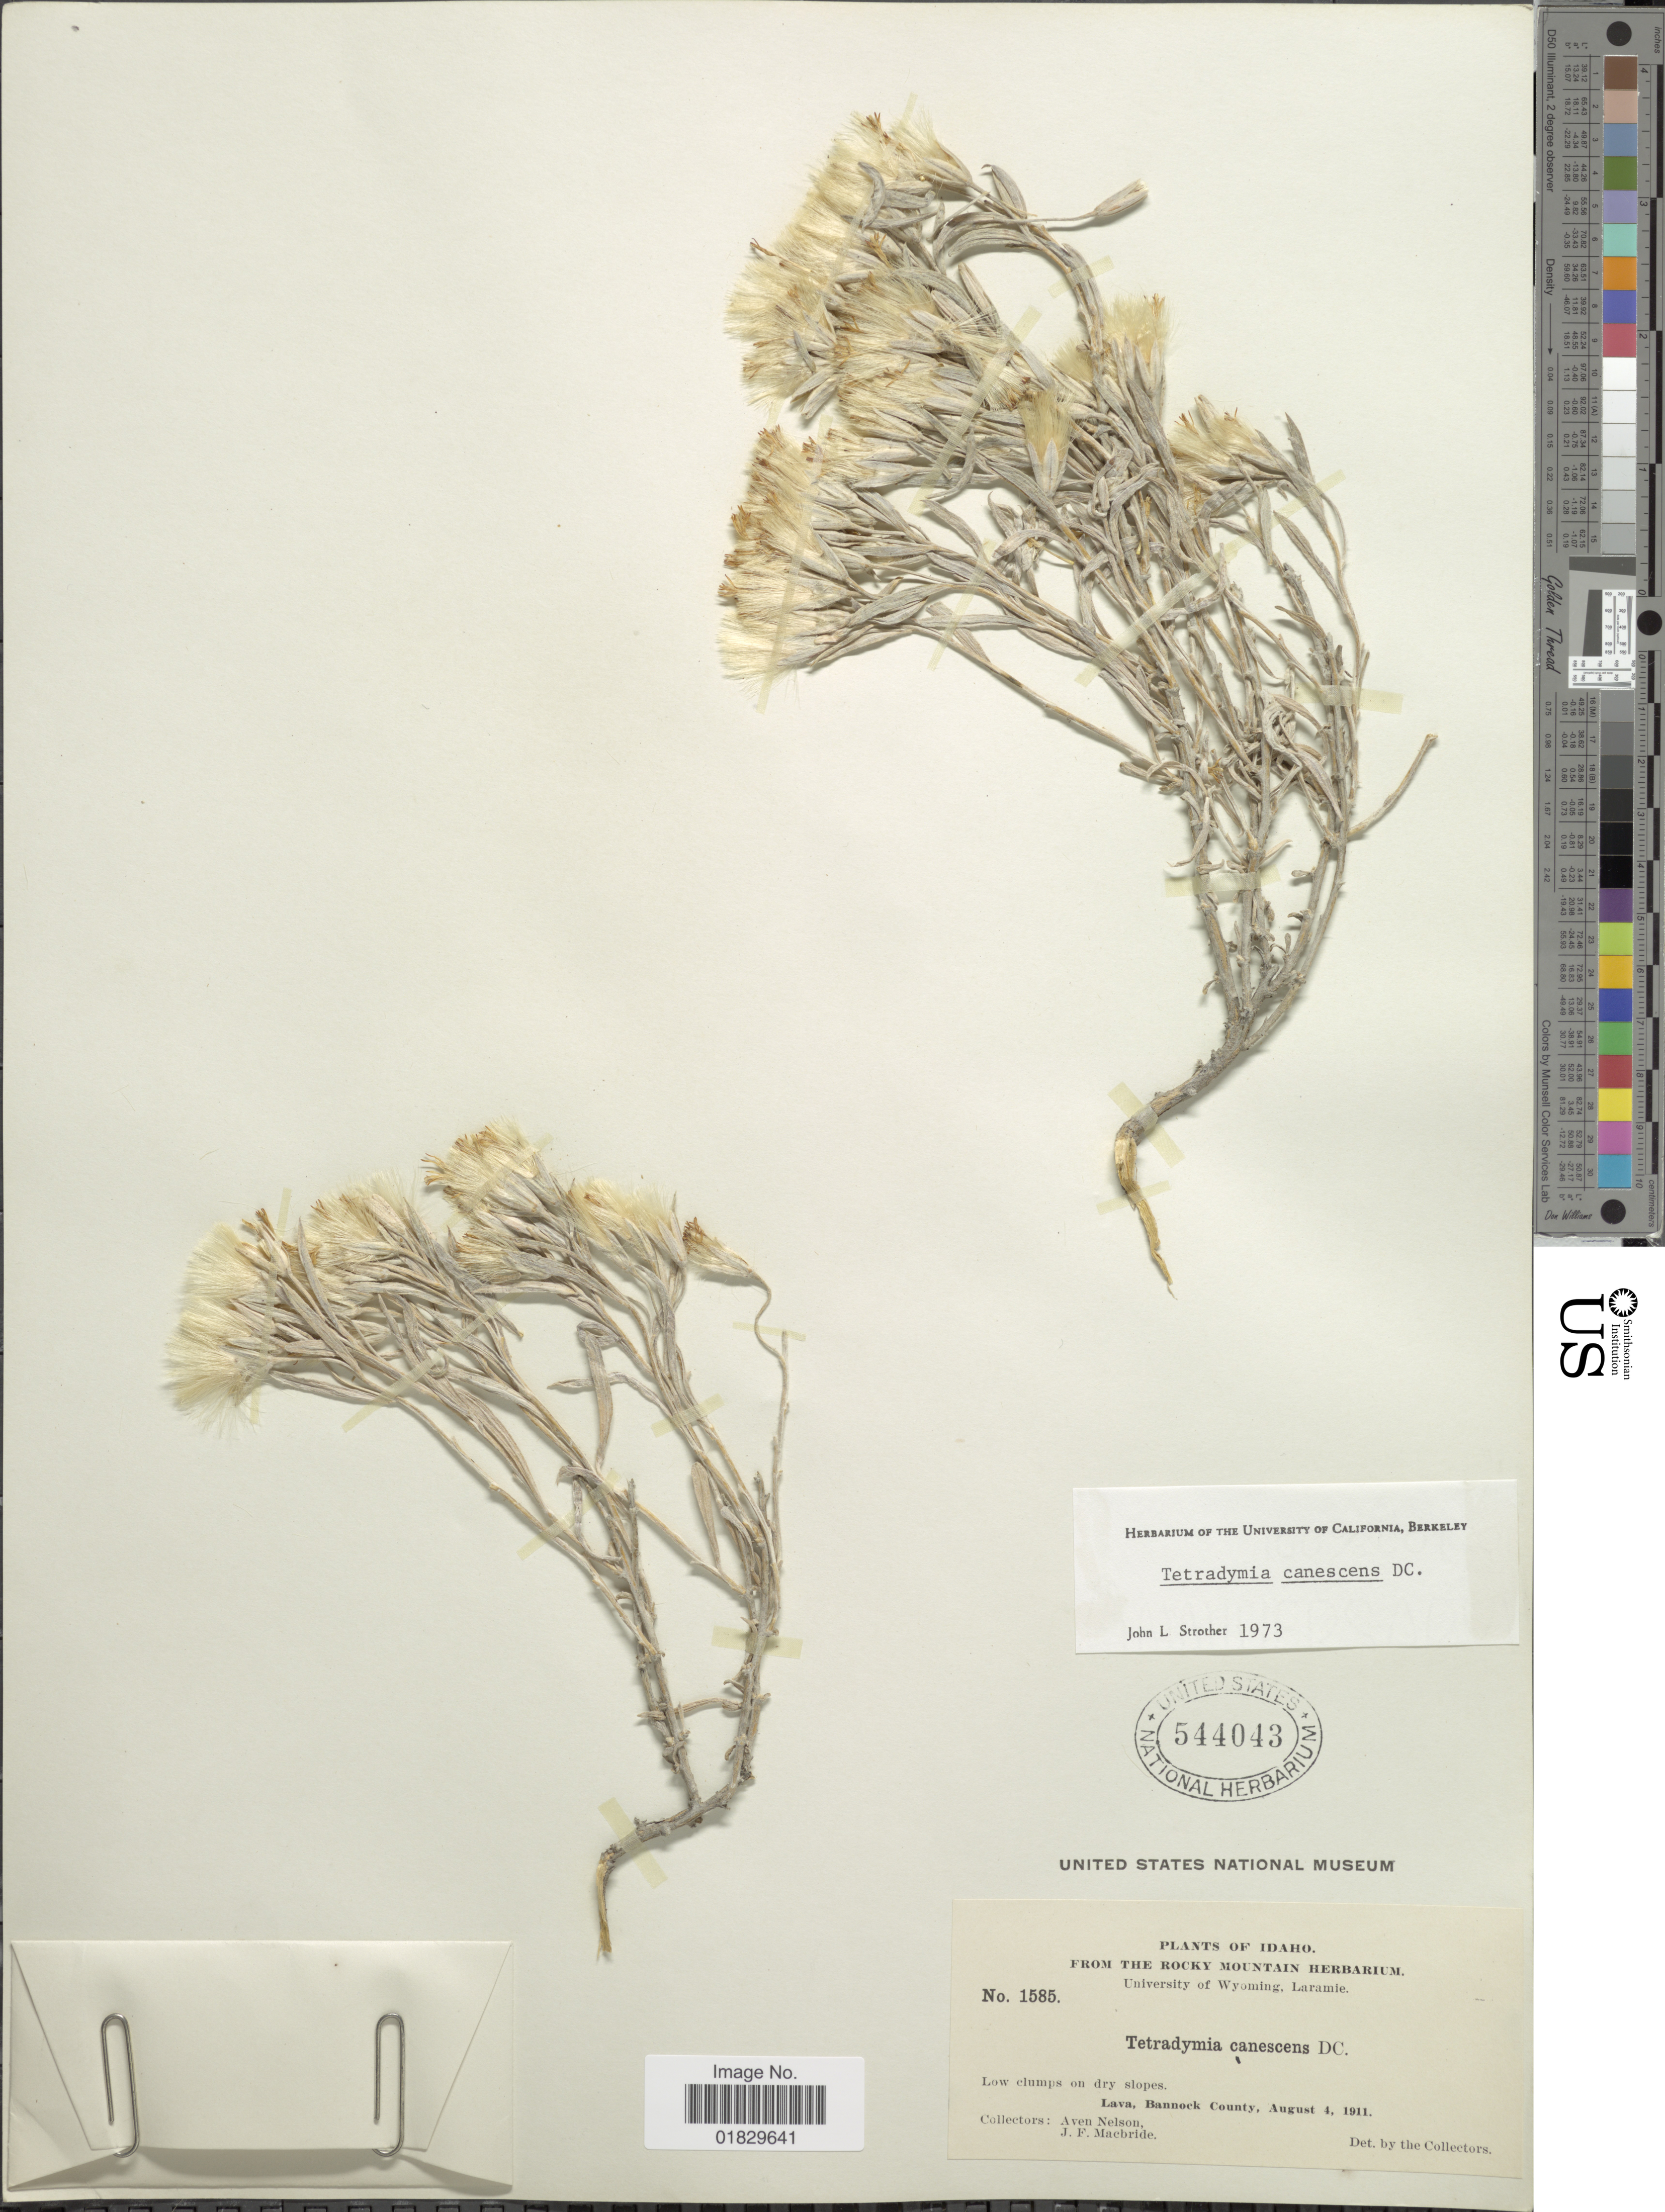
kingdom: Plantae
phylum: Tracheophyta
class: Magnoliopsida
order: Asterales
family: Asteraceae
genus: Tetradymia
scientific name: Tetradymia canescens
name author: DC.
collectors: A. Nelson & J. F. Macbride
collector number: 1585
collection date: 1911-08-04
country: United States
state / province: Idaho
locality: Low clumps on dry slopes. Lava, Bannock County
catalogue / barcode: US 544043